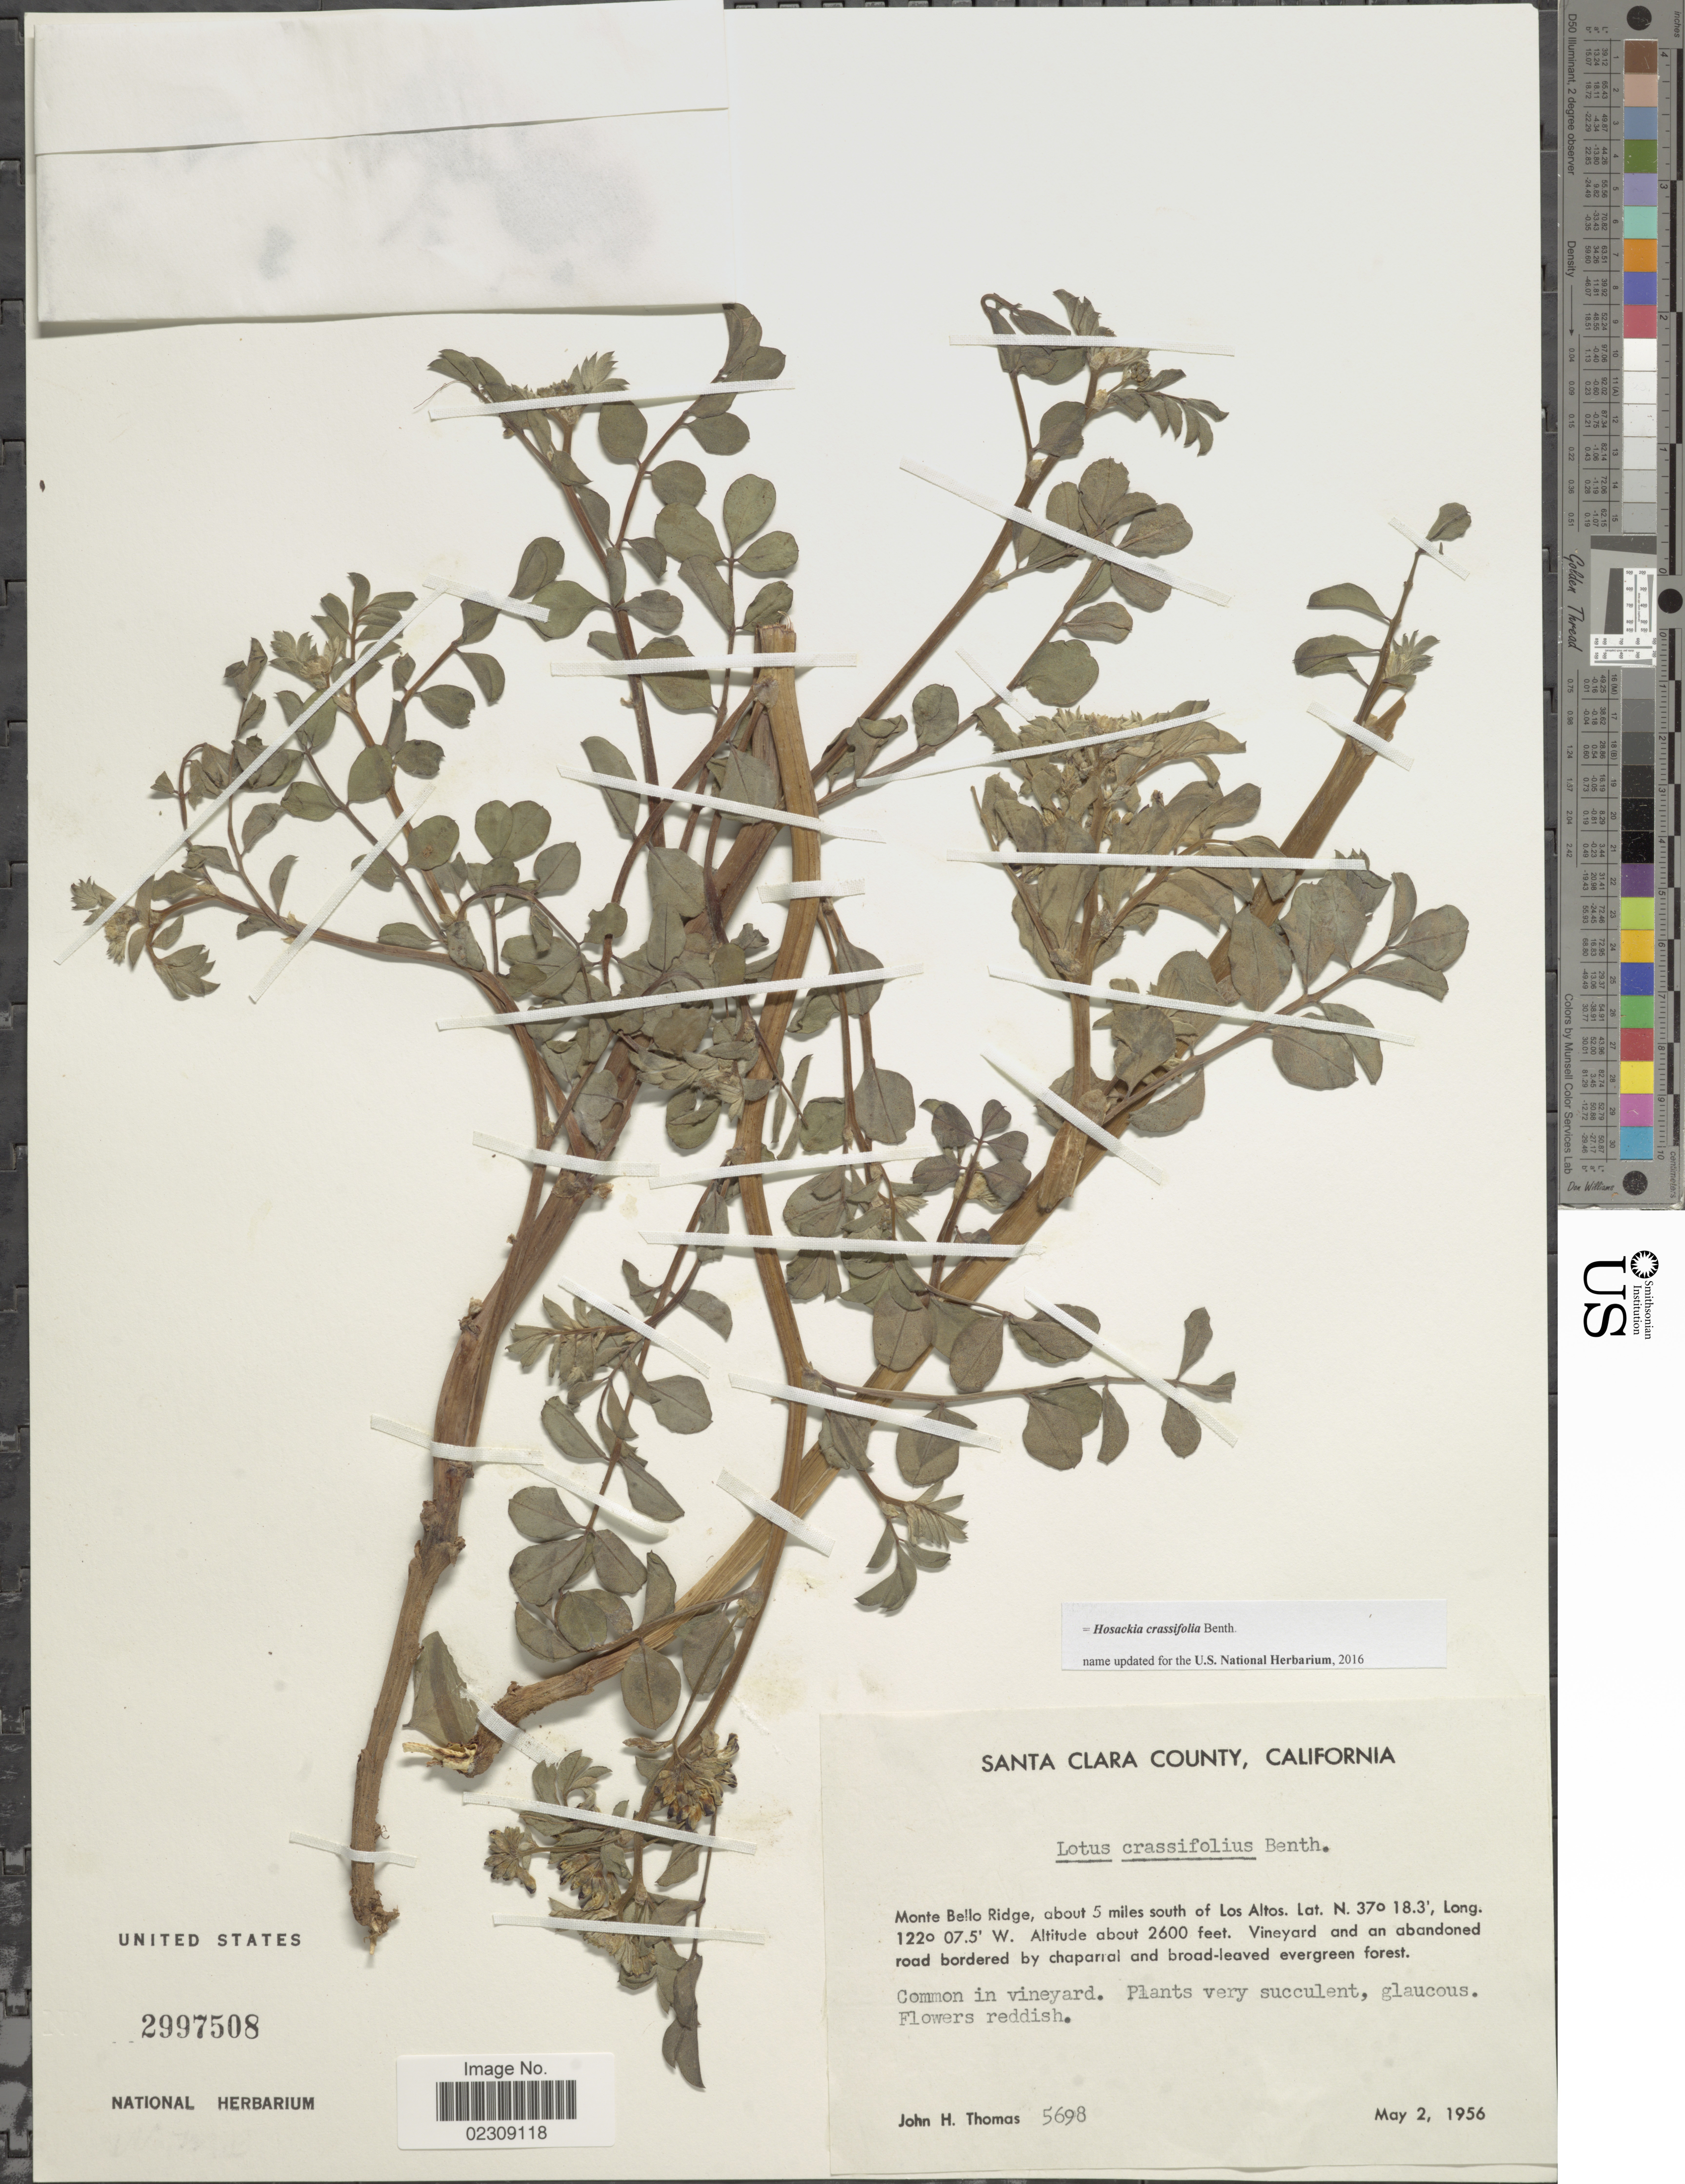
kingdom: Plantae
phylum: Tracheophyta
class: Magnoliopsida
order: Fabales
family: Fabaceae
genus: Hosackia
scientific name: Hosackia crassifolia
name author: Benth.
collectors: J. H. Thomas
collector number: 5698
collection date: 1956-05-02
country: United States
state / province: California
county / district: Santa Clara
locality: Santa Clara County. Monte Bello Ridge, about 5 miles south of Los Altos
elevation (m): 792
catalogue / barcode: US 2997508